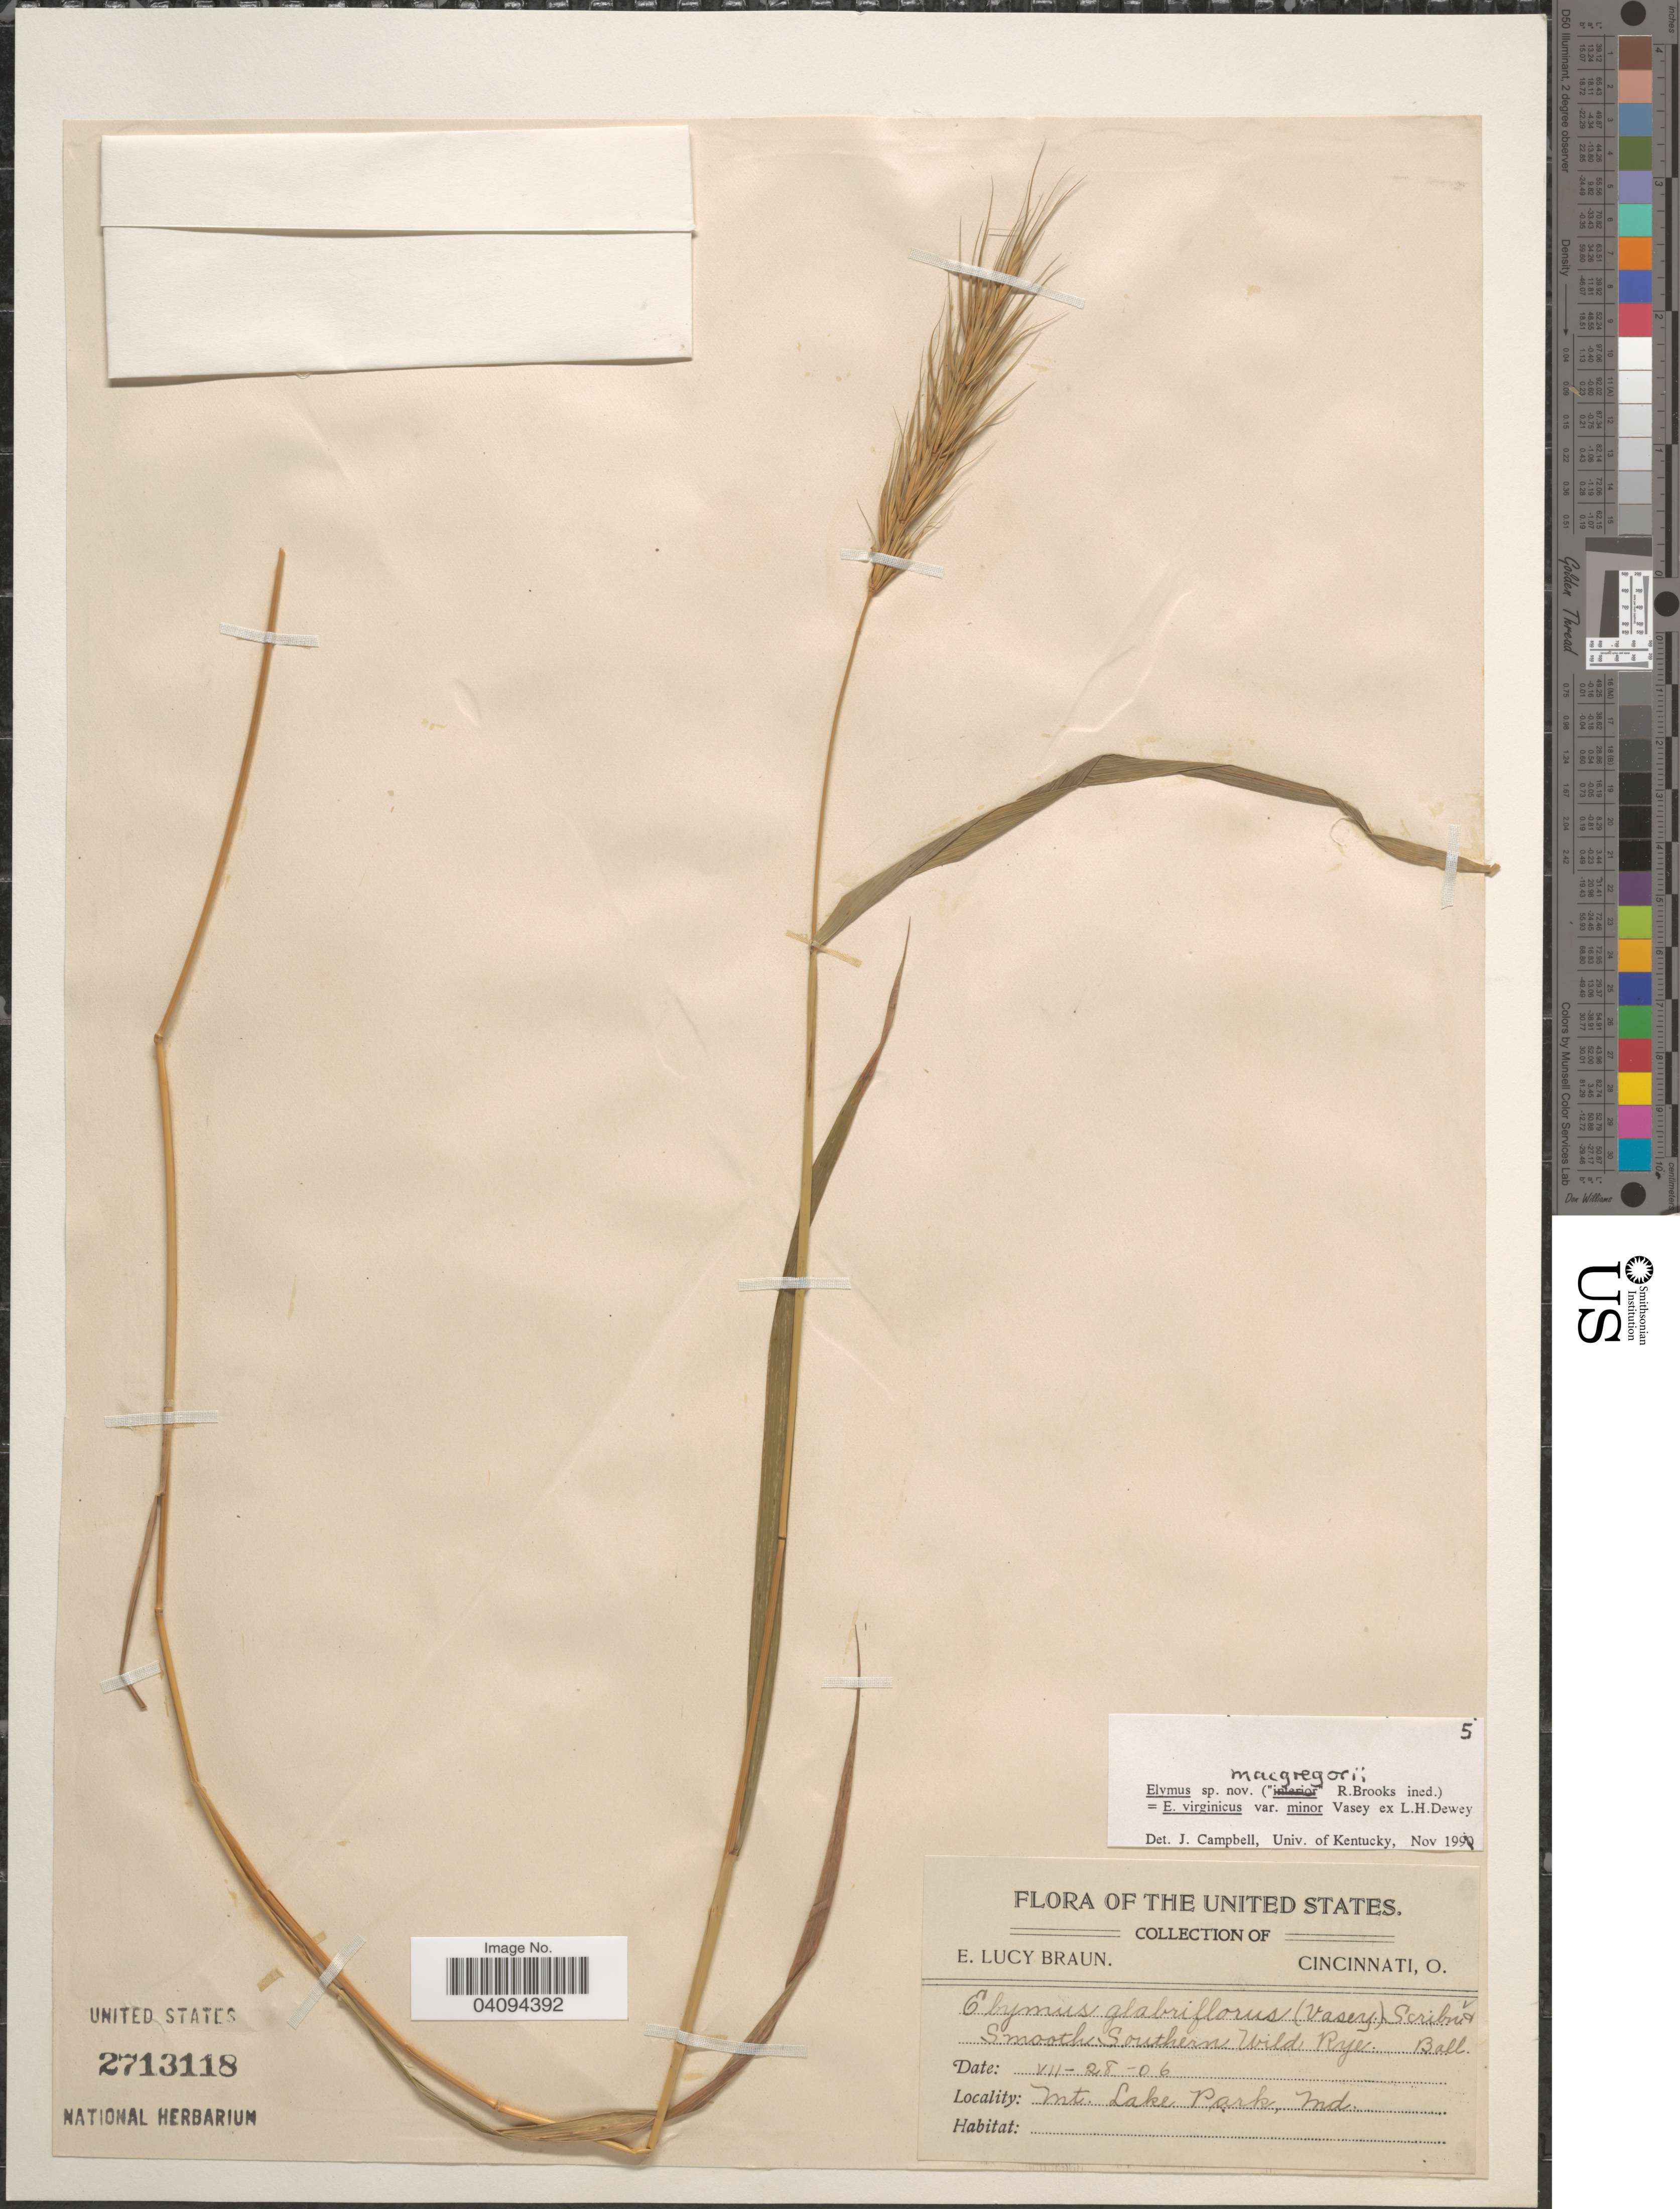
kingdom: Plantae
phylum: Tracheophyta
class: Liliopsida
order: Poales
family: Poaceae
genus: Elymus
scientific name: Elymus macgregorii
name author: R.E. Brooks & J.J.N. Campb.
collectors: E. L. Braun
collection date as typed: Transcribed d/m/y: 28/7/6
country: United States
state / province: Maryland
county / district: Garrett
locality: Mt. Lake Park.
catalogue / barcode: US 2713118